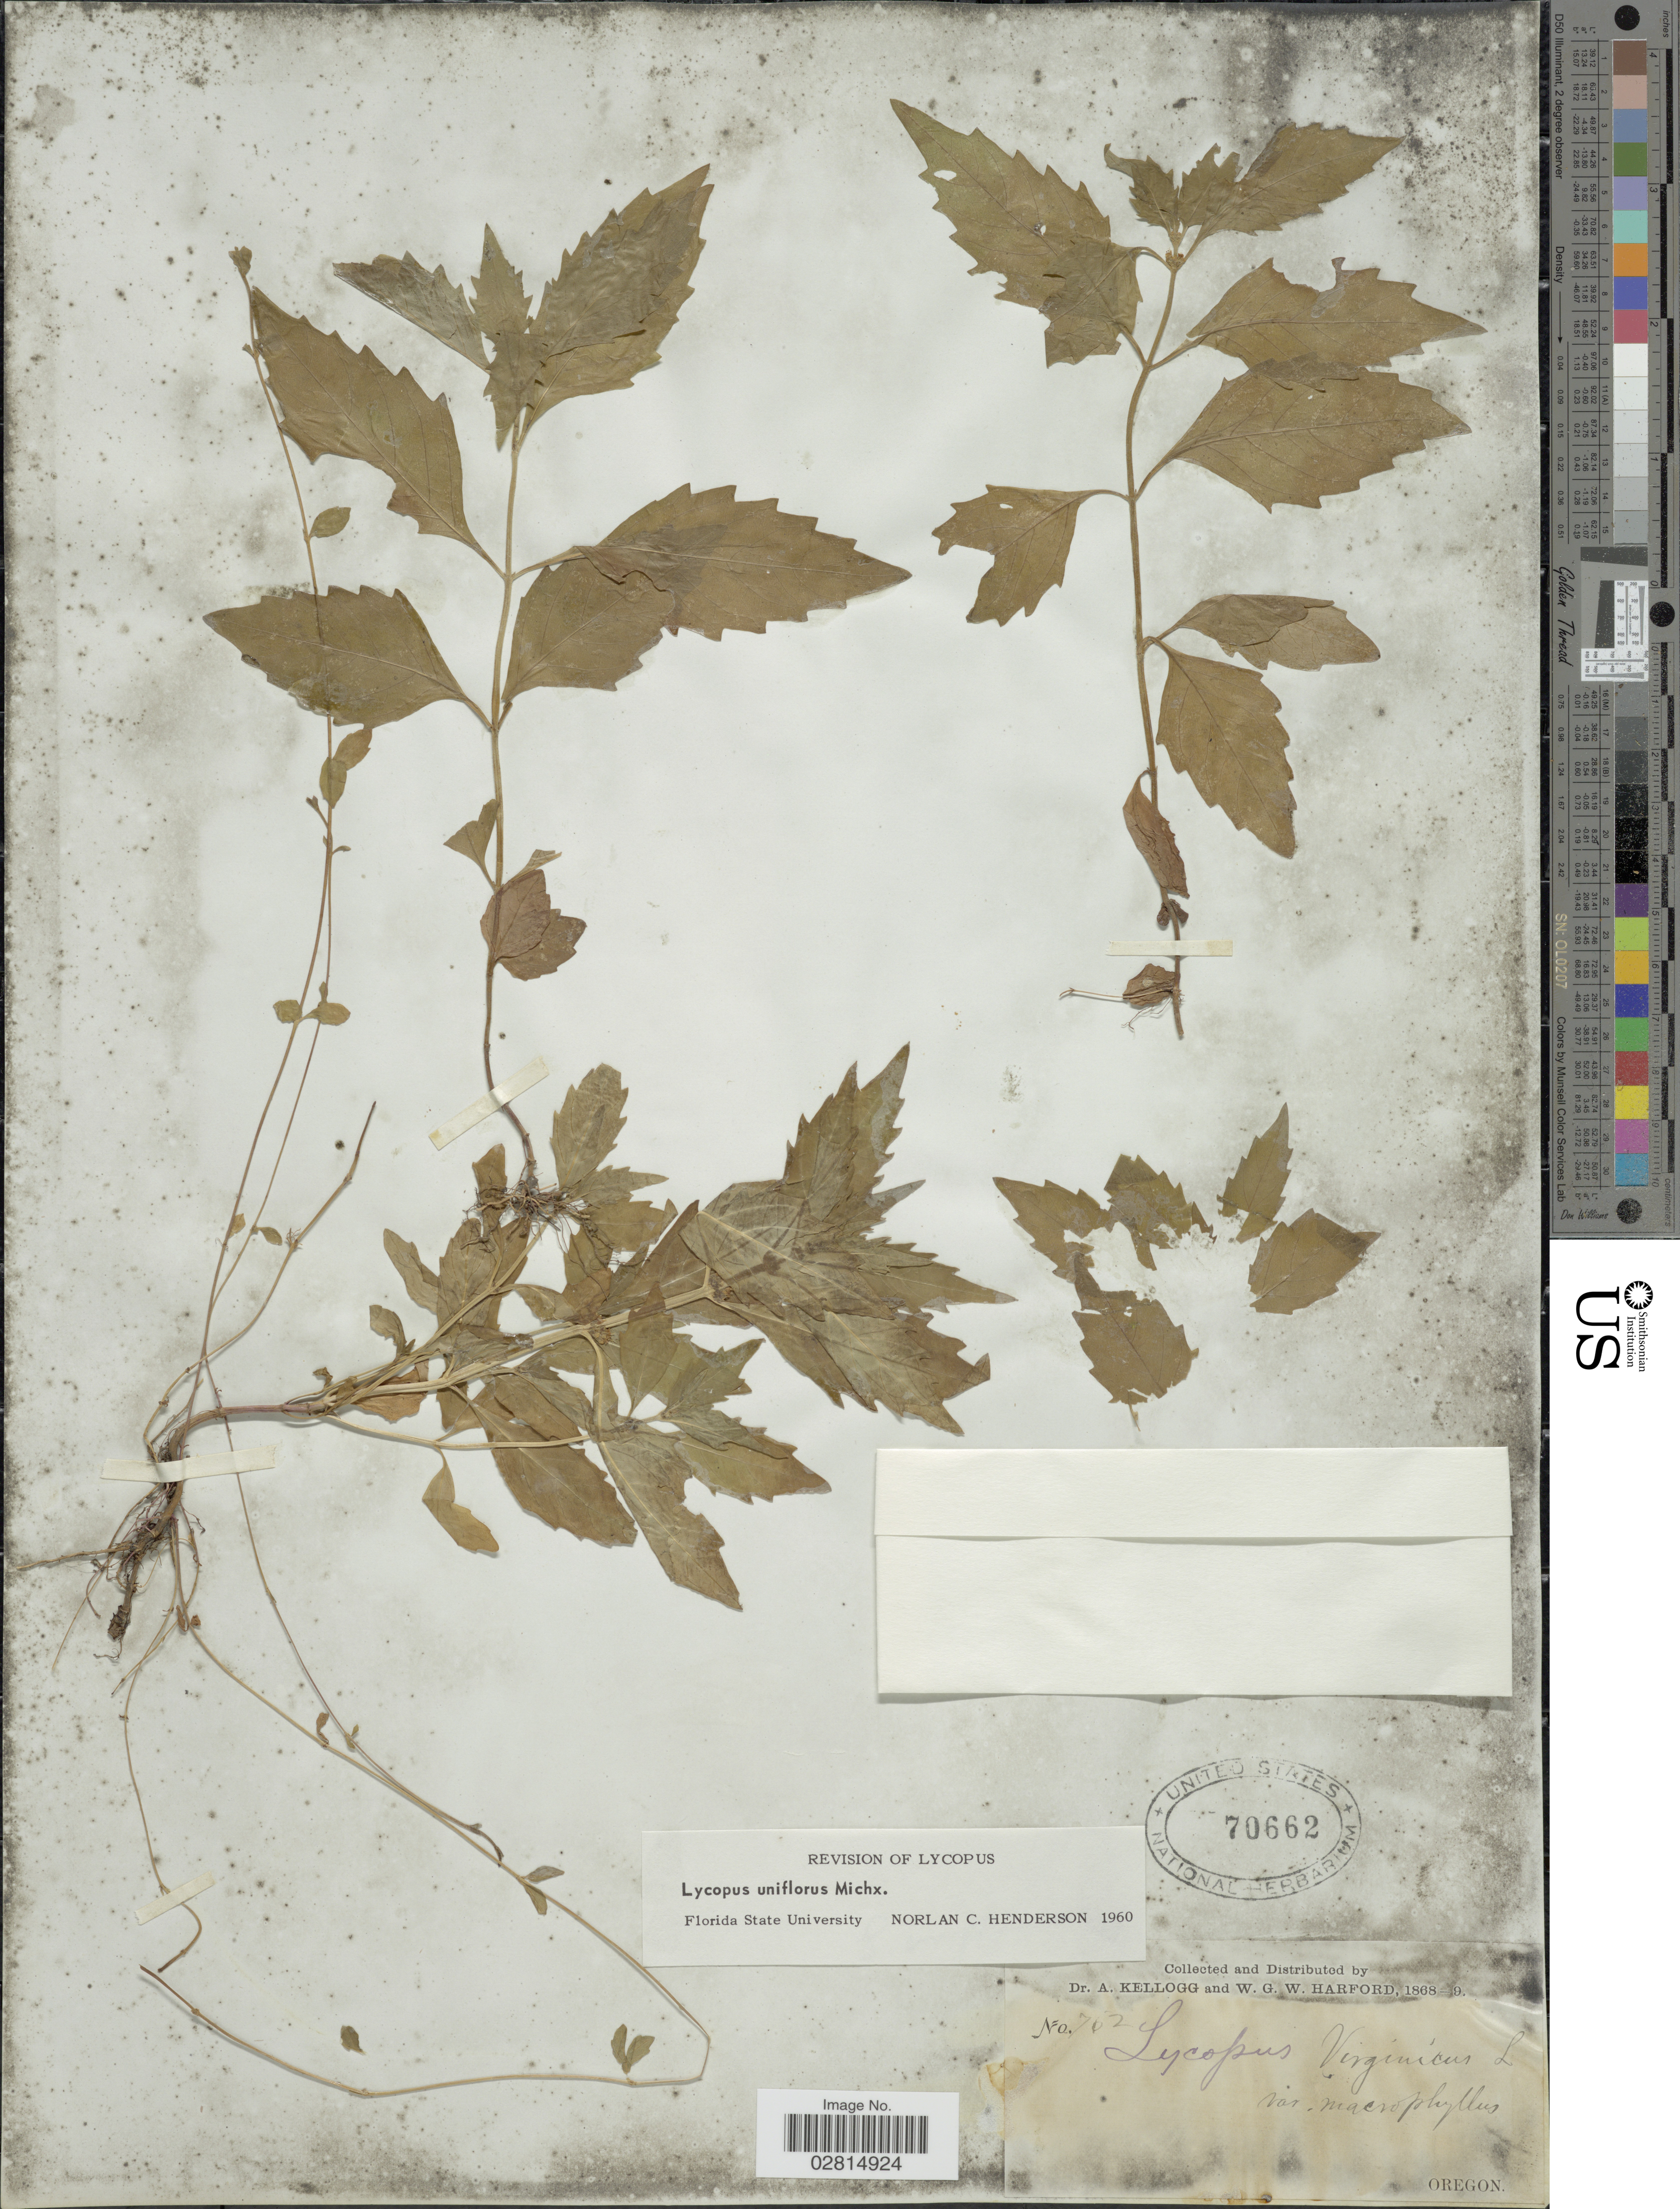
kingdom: Plantae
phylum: Tracheophyta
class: Magnoliopsida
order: Lamiales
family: Lamiaceae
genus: Lycopus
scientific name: Lycopus uniflorus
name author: Michx.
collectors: A. Kellogg & W. G. W. Harford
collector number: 762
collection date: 1868/1869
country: United States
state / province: Oregon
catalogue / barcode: US 70662